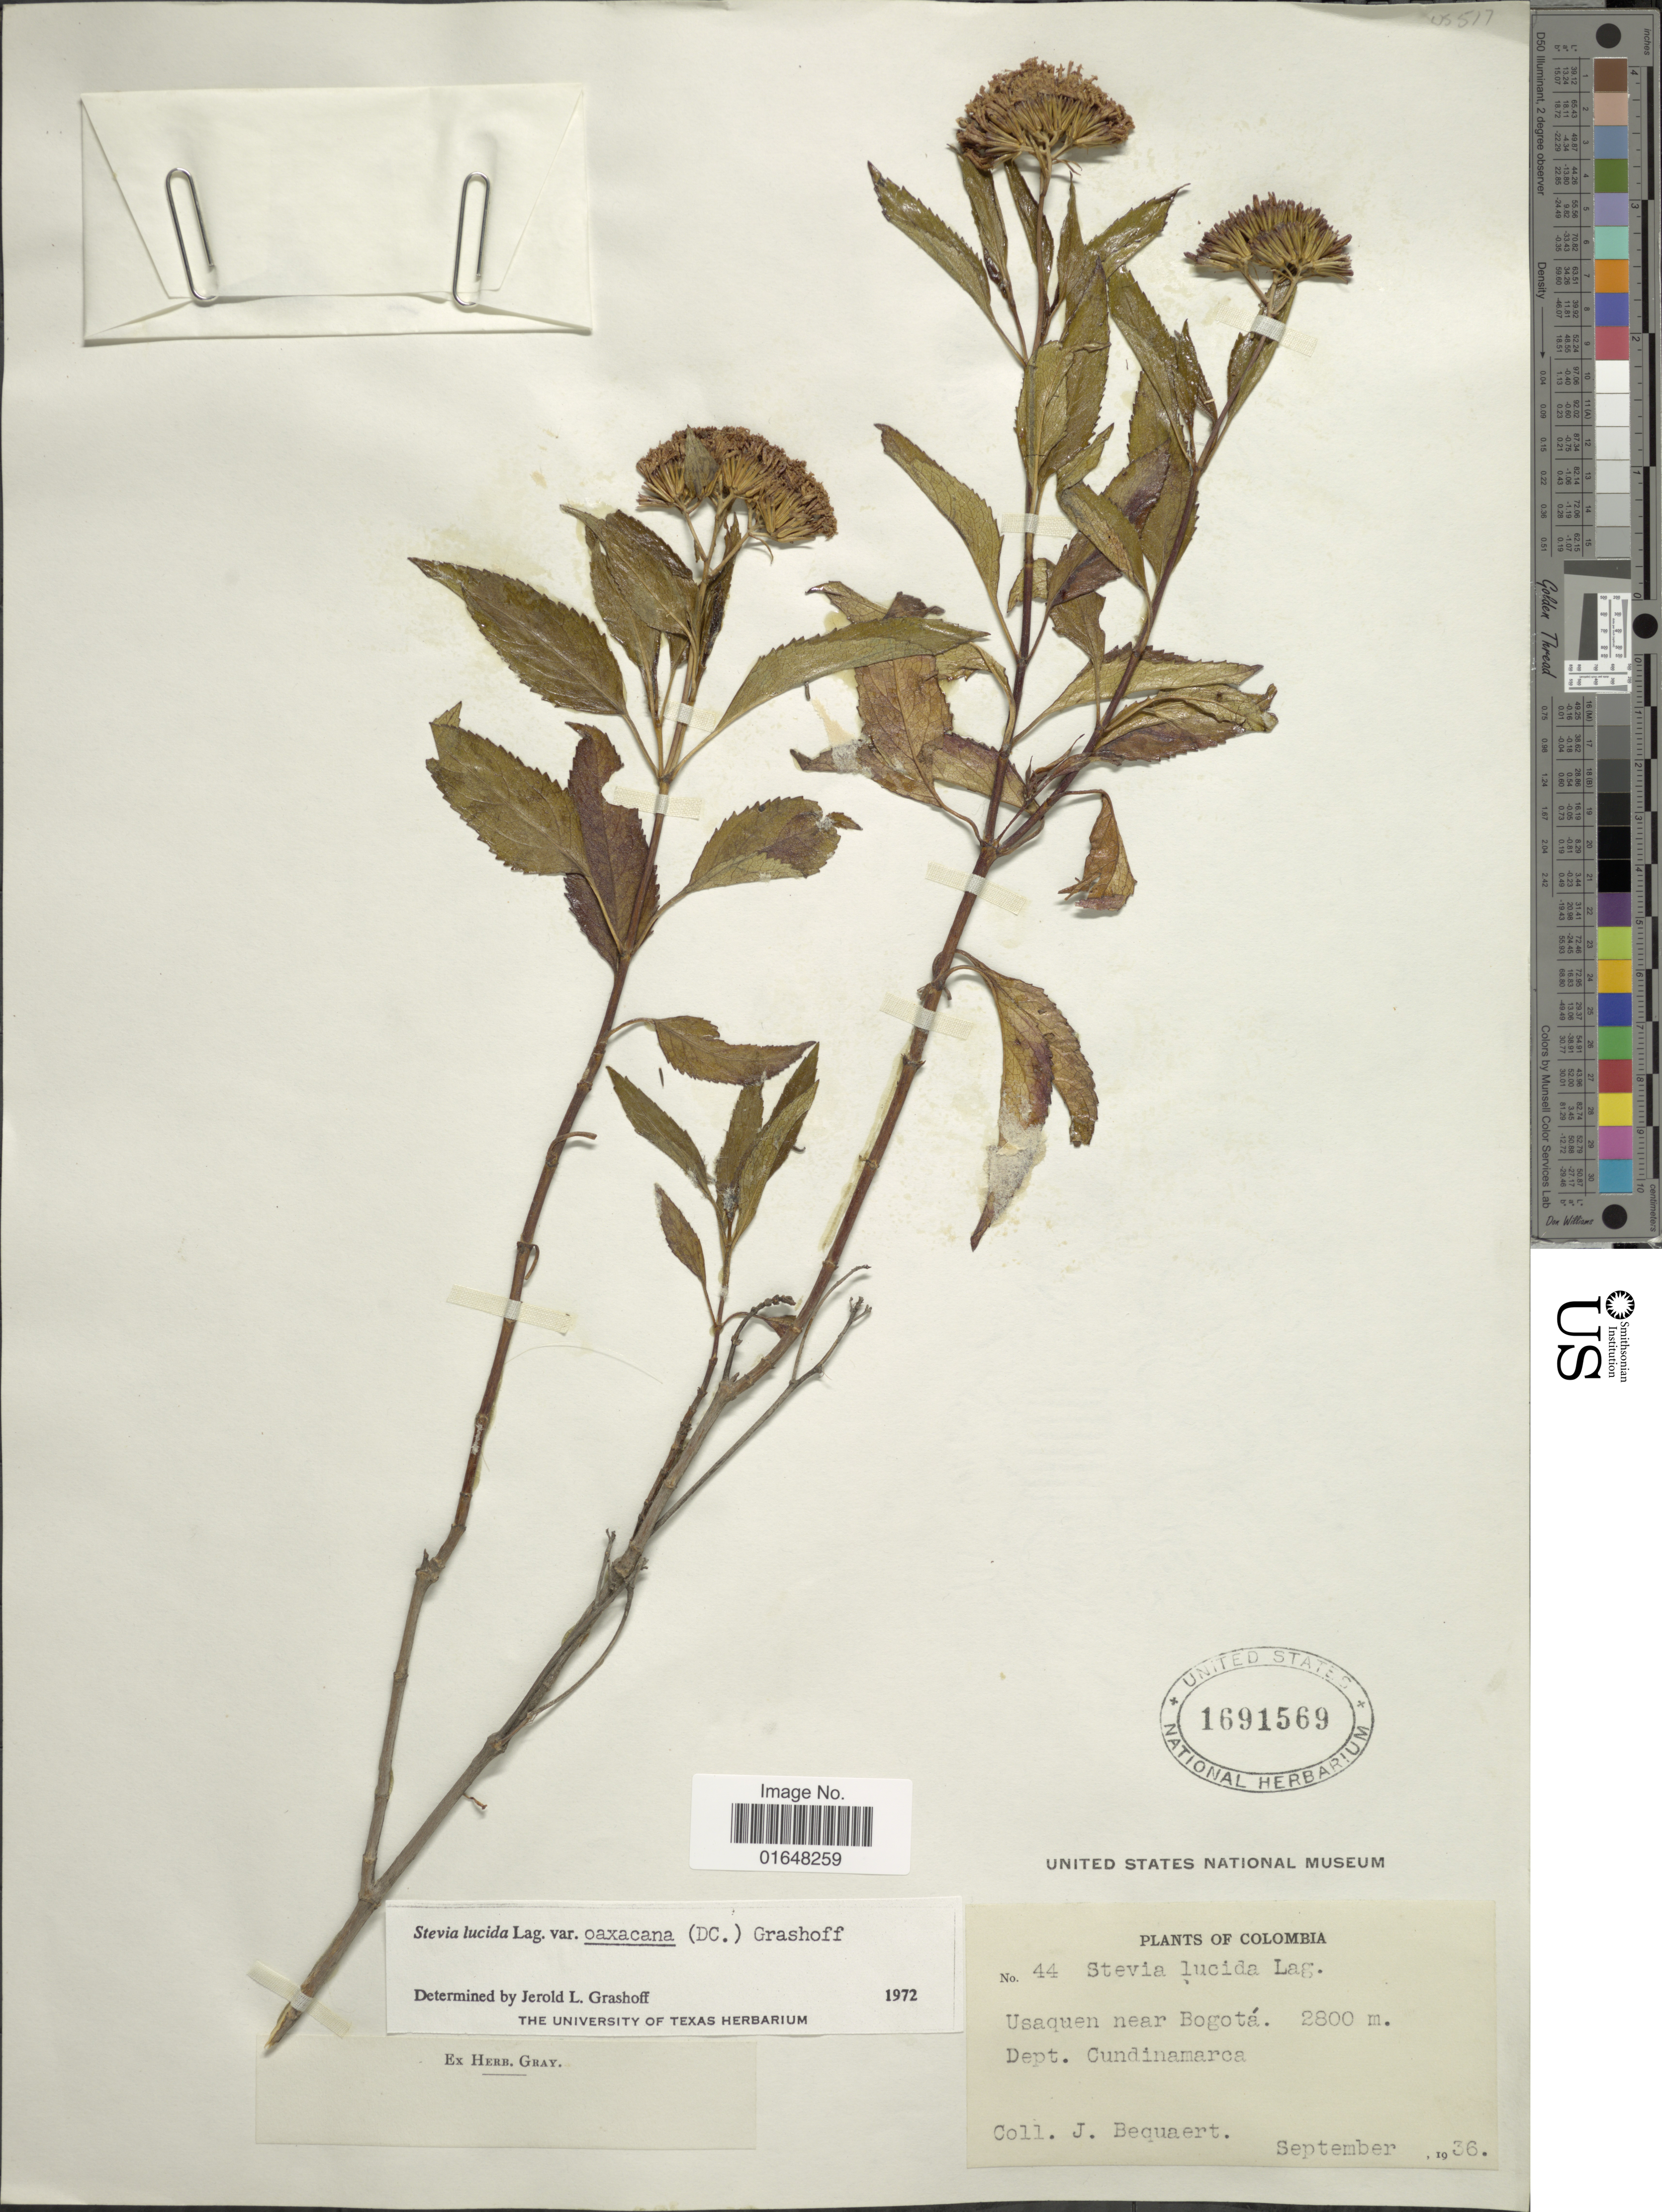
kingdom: Plantae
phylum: Tracheophyta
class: Magnoliopsida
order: Asterales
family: Asteraceae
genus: Stevia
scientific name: Stevia lucida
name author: Lag.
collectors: J. Bequaert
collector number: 44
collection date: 1936-09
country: Colombia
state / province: Cundinamarca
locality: Usaquen near Bogota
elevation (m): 2800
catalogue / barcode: US 1691569